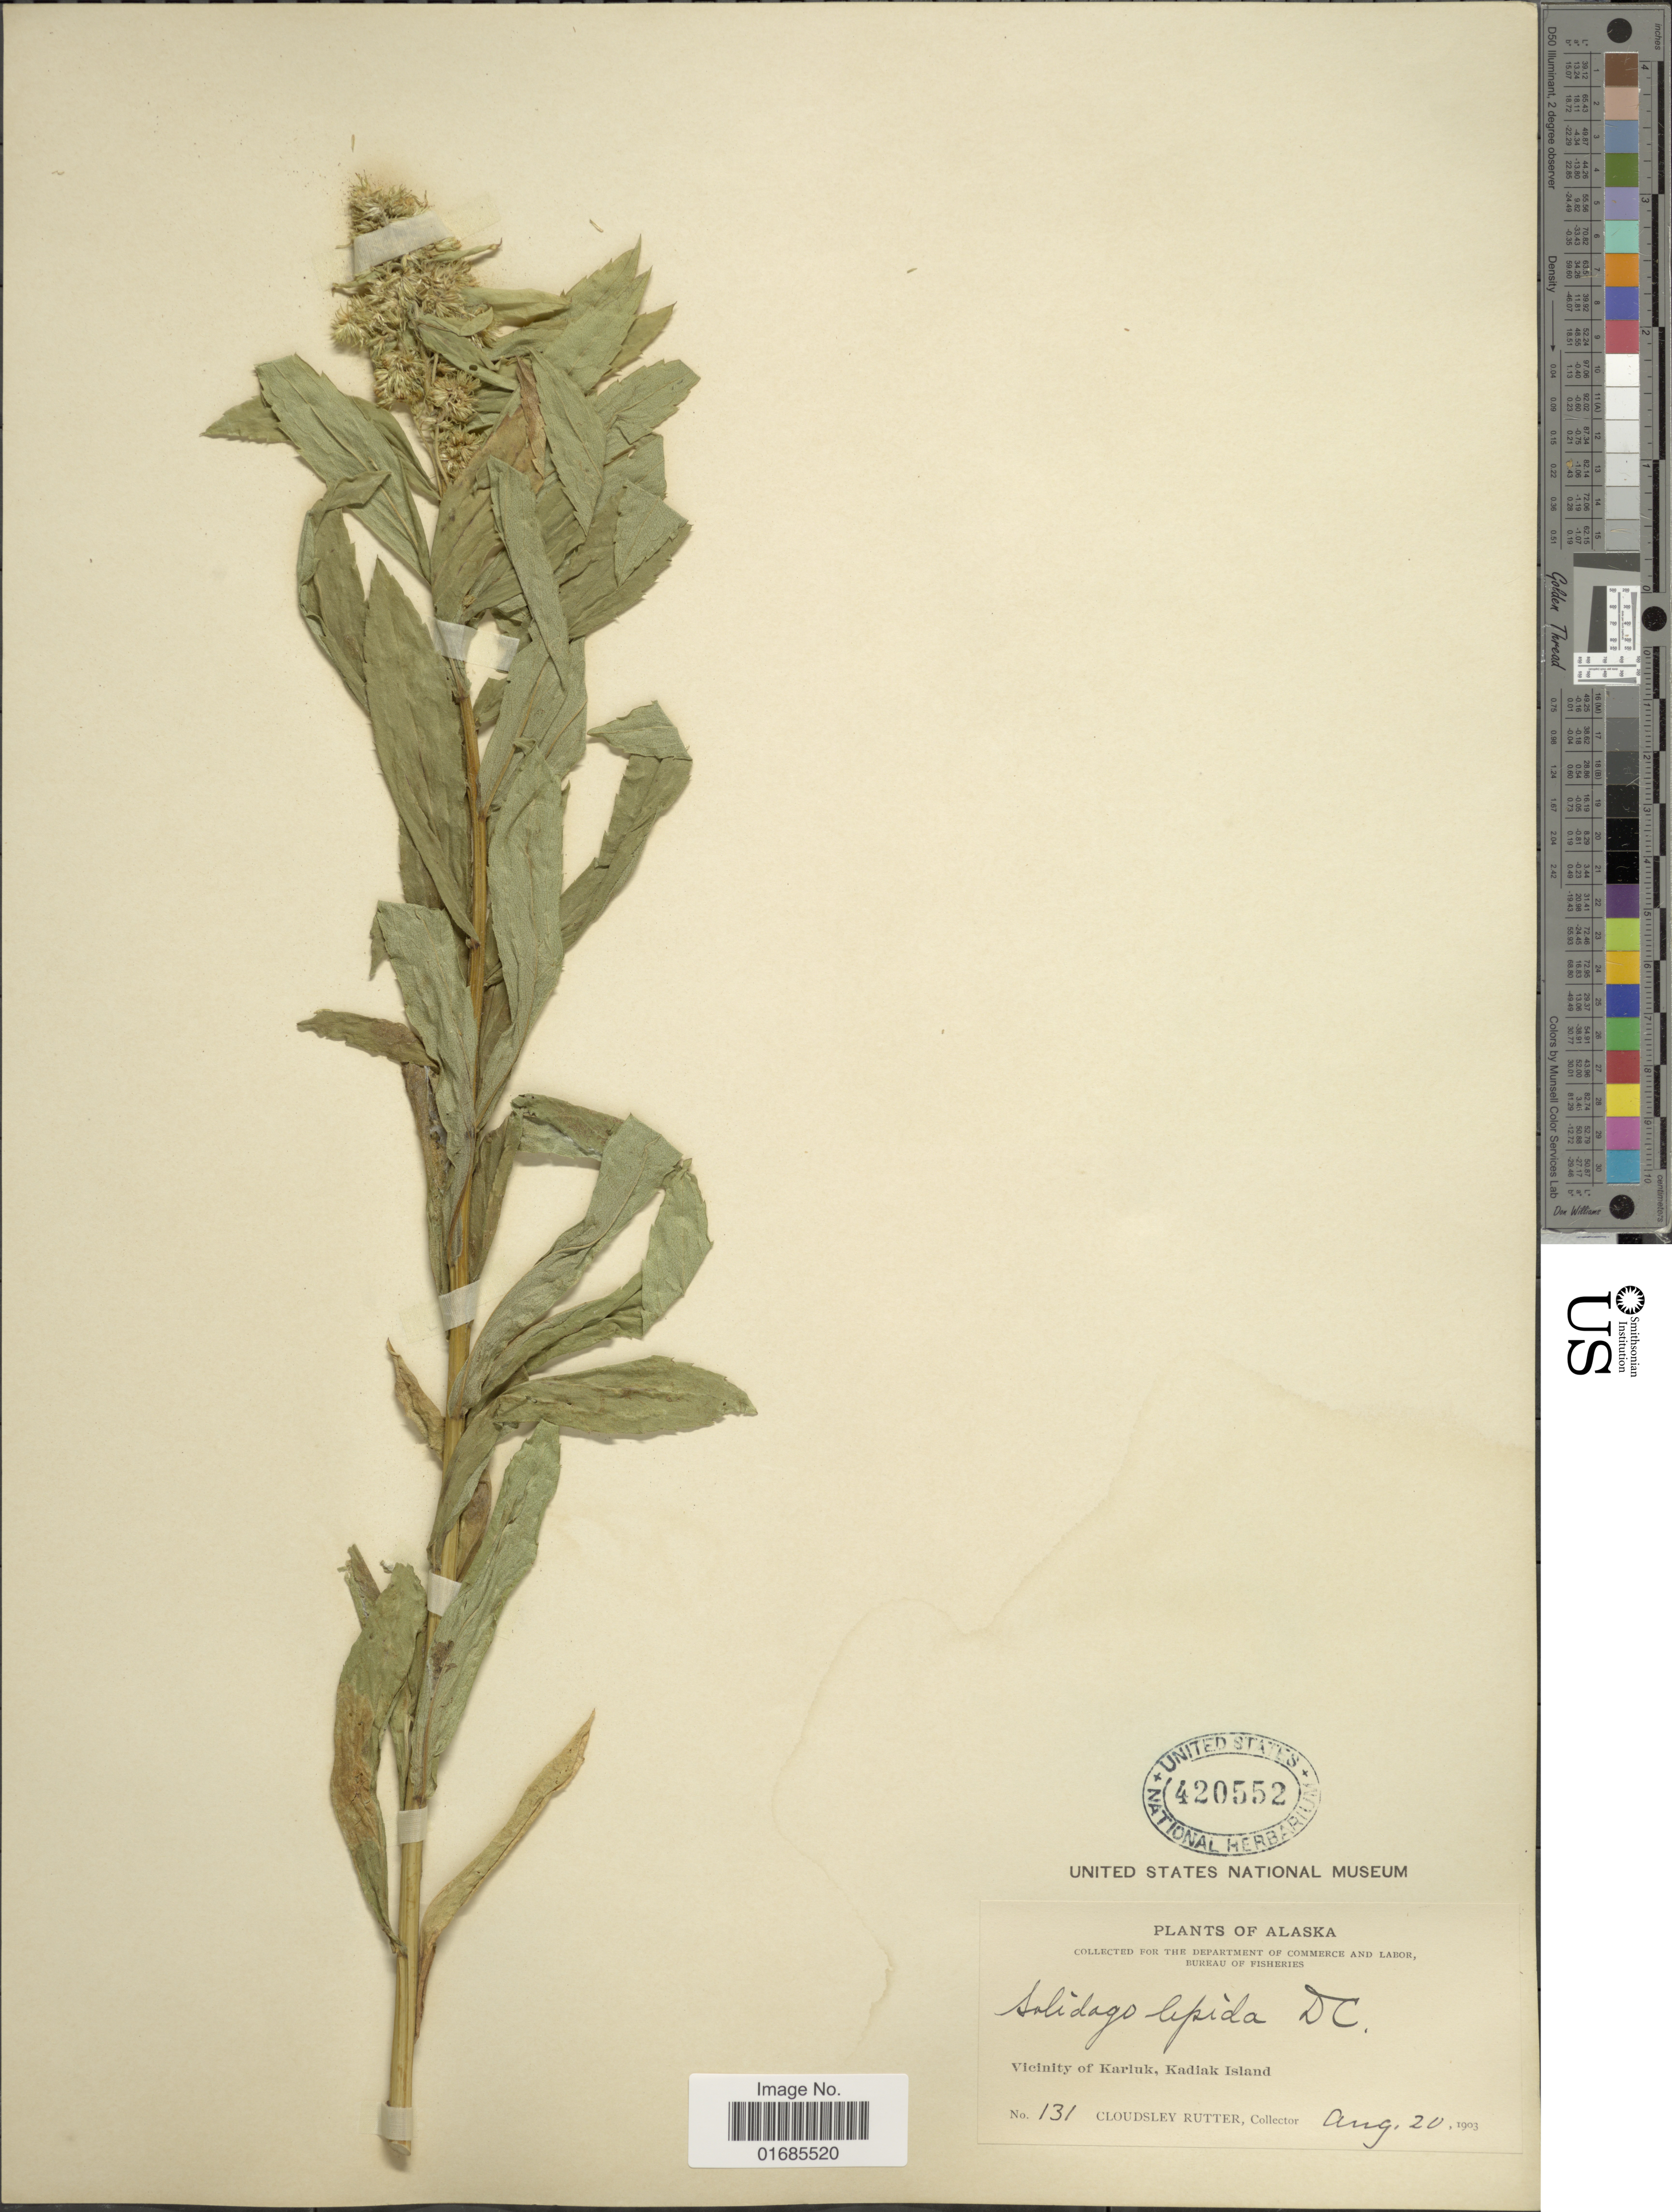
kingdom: Plantae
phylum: Tracheophyta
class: Magnoliopsida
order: Asterales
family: Asteraceae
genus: Solidago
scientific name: Solidago canadensis var. salebrosa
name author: (Piper) M.E. Jones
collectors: C. Rutter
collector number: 131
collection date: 1903-08-20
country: United States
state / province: Alaska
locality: Vicinity of Karluk, Kadiak Island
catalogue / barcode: US 420552